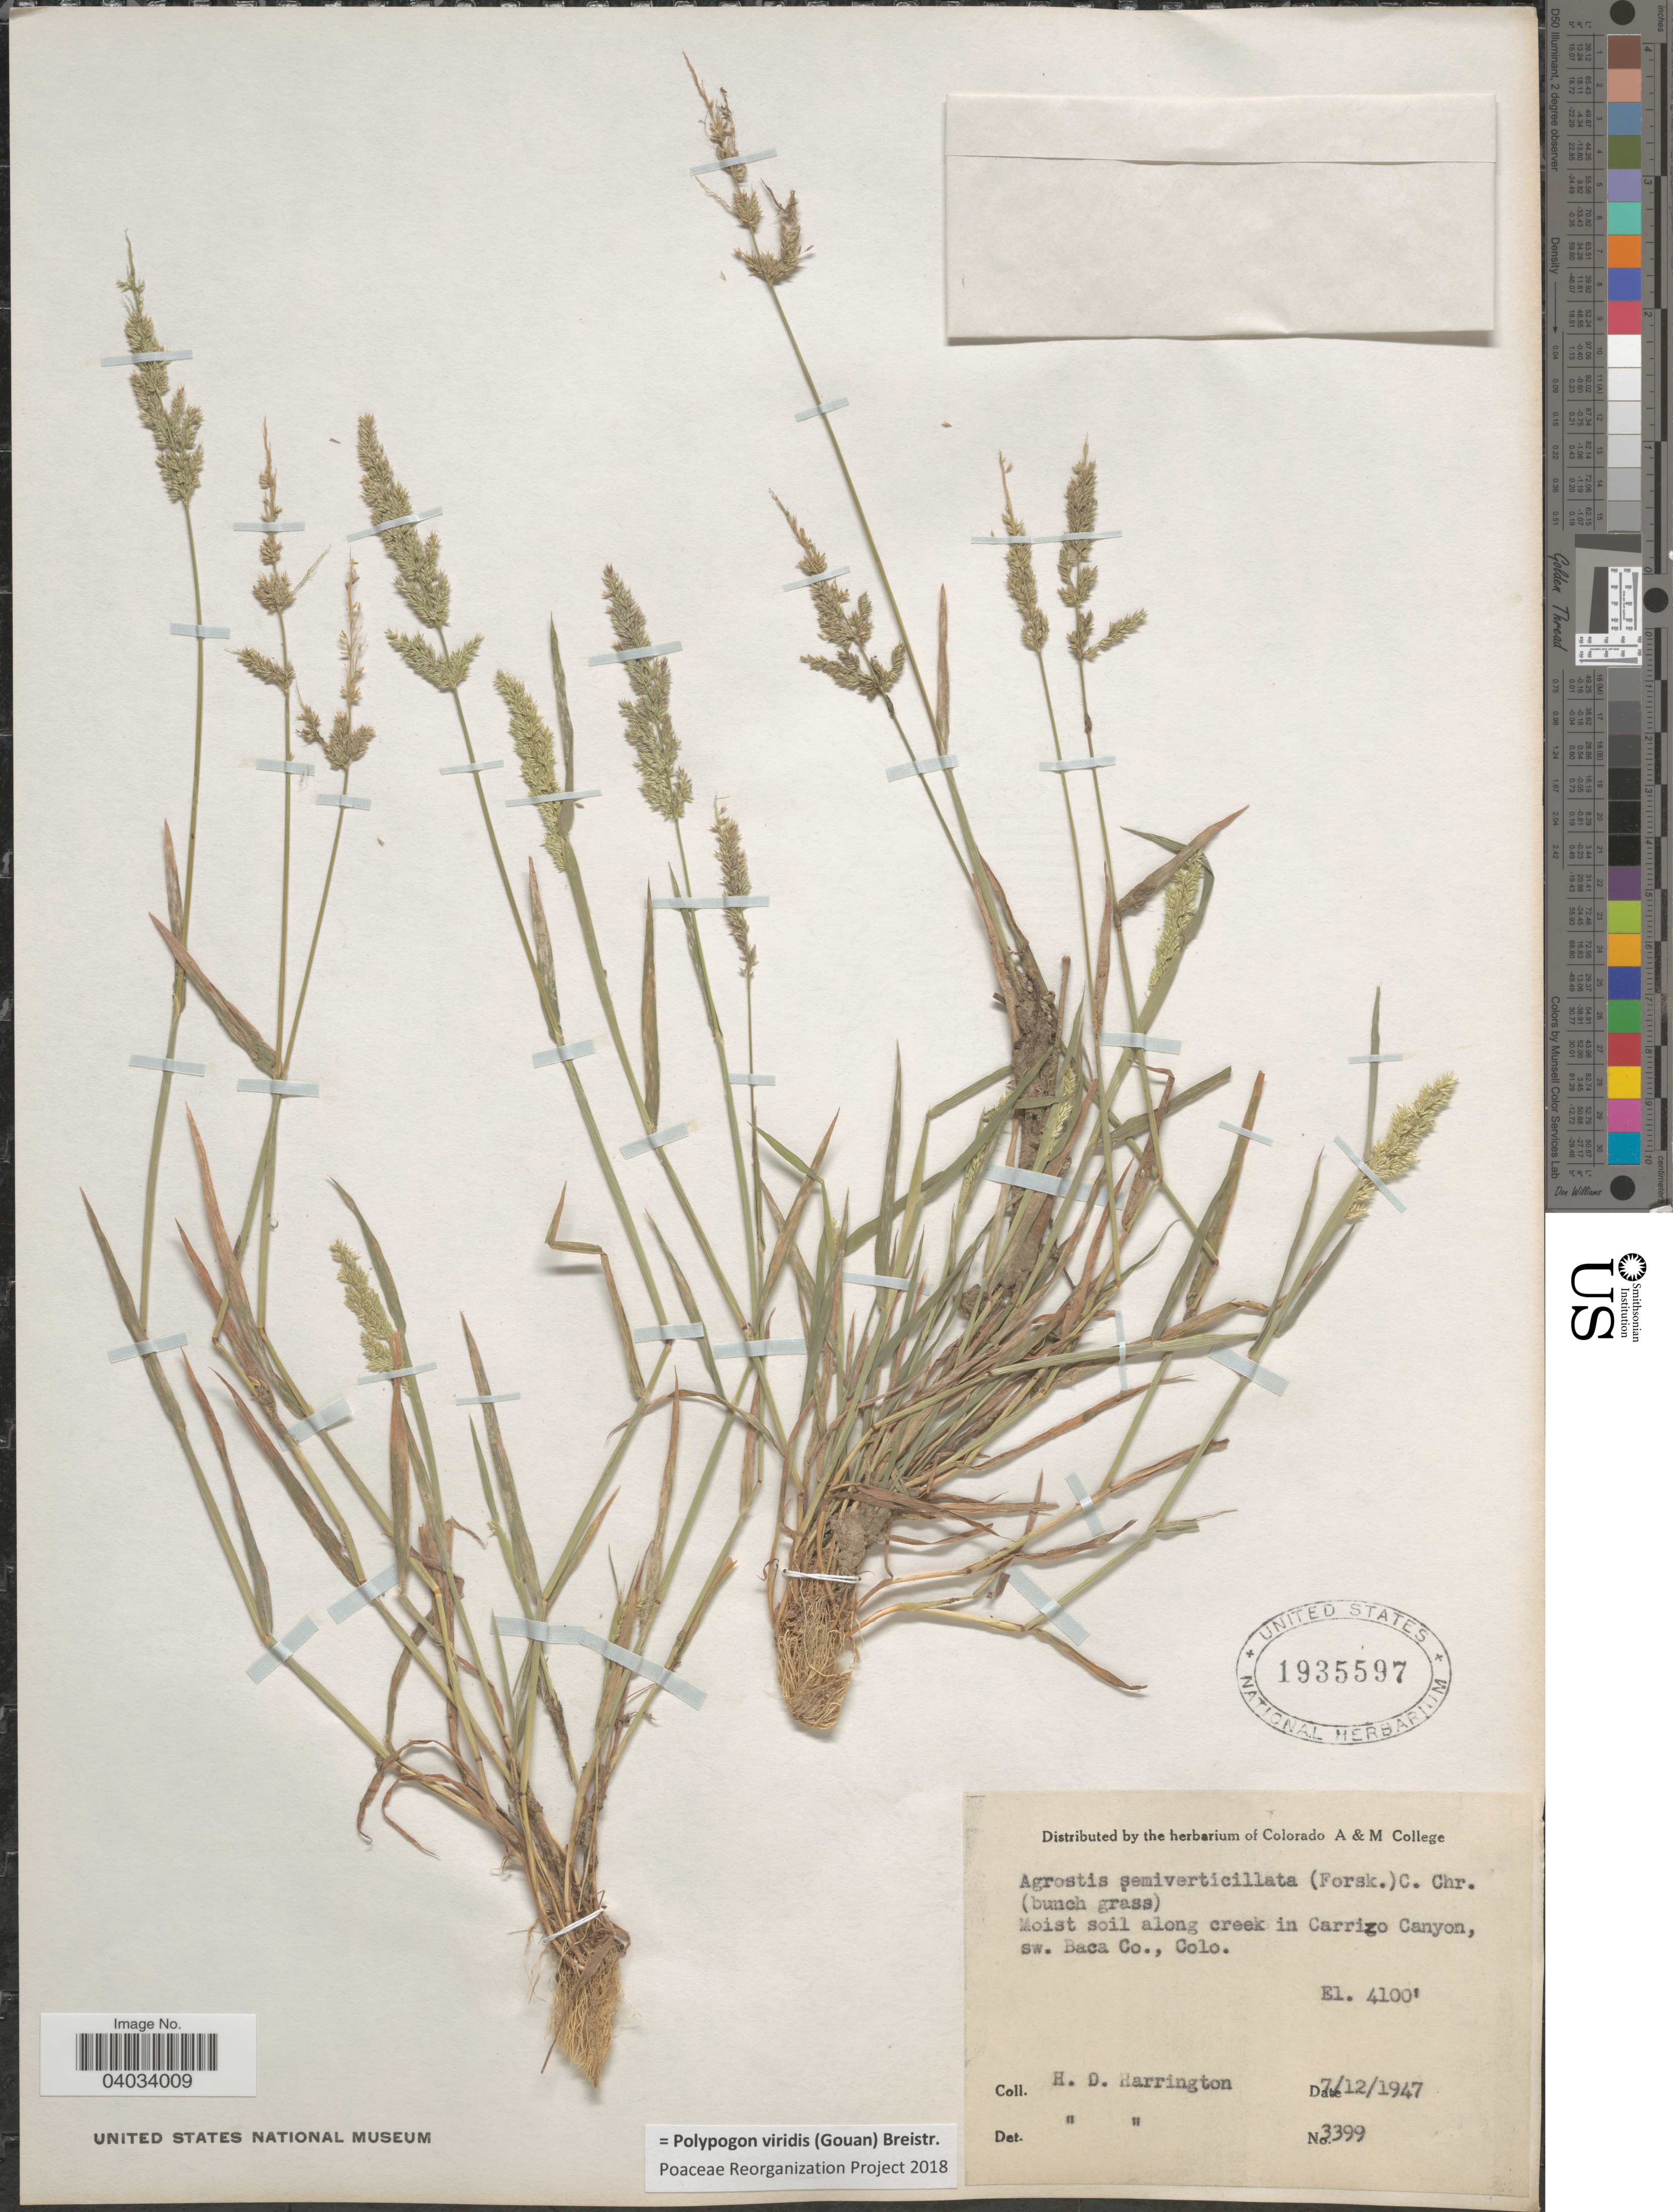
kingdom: Plantae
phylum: Tracheophyta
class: Liliopsida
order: Poales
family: Poaceae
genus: Polypogon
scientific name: Polypogon viridis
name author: (Gouan) Breistroffer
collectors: H. Harrington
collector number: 3399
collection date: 1947-07-12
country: United States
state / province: Colorado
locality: Along creek in Carrizo Canyon, sw. Baca Co.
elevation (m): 1250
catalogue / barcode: US 1935597